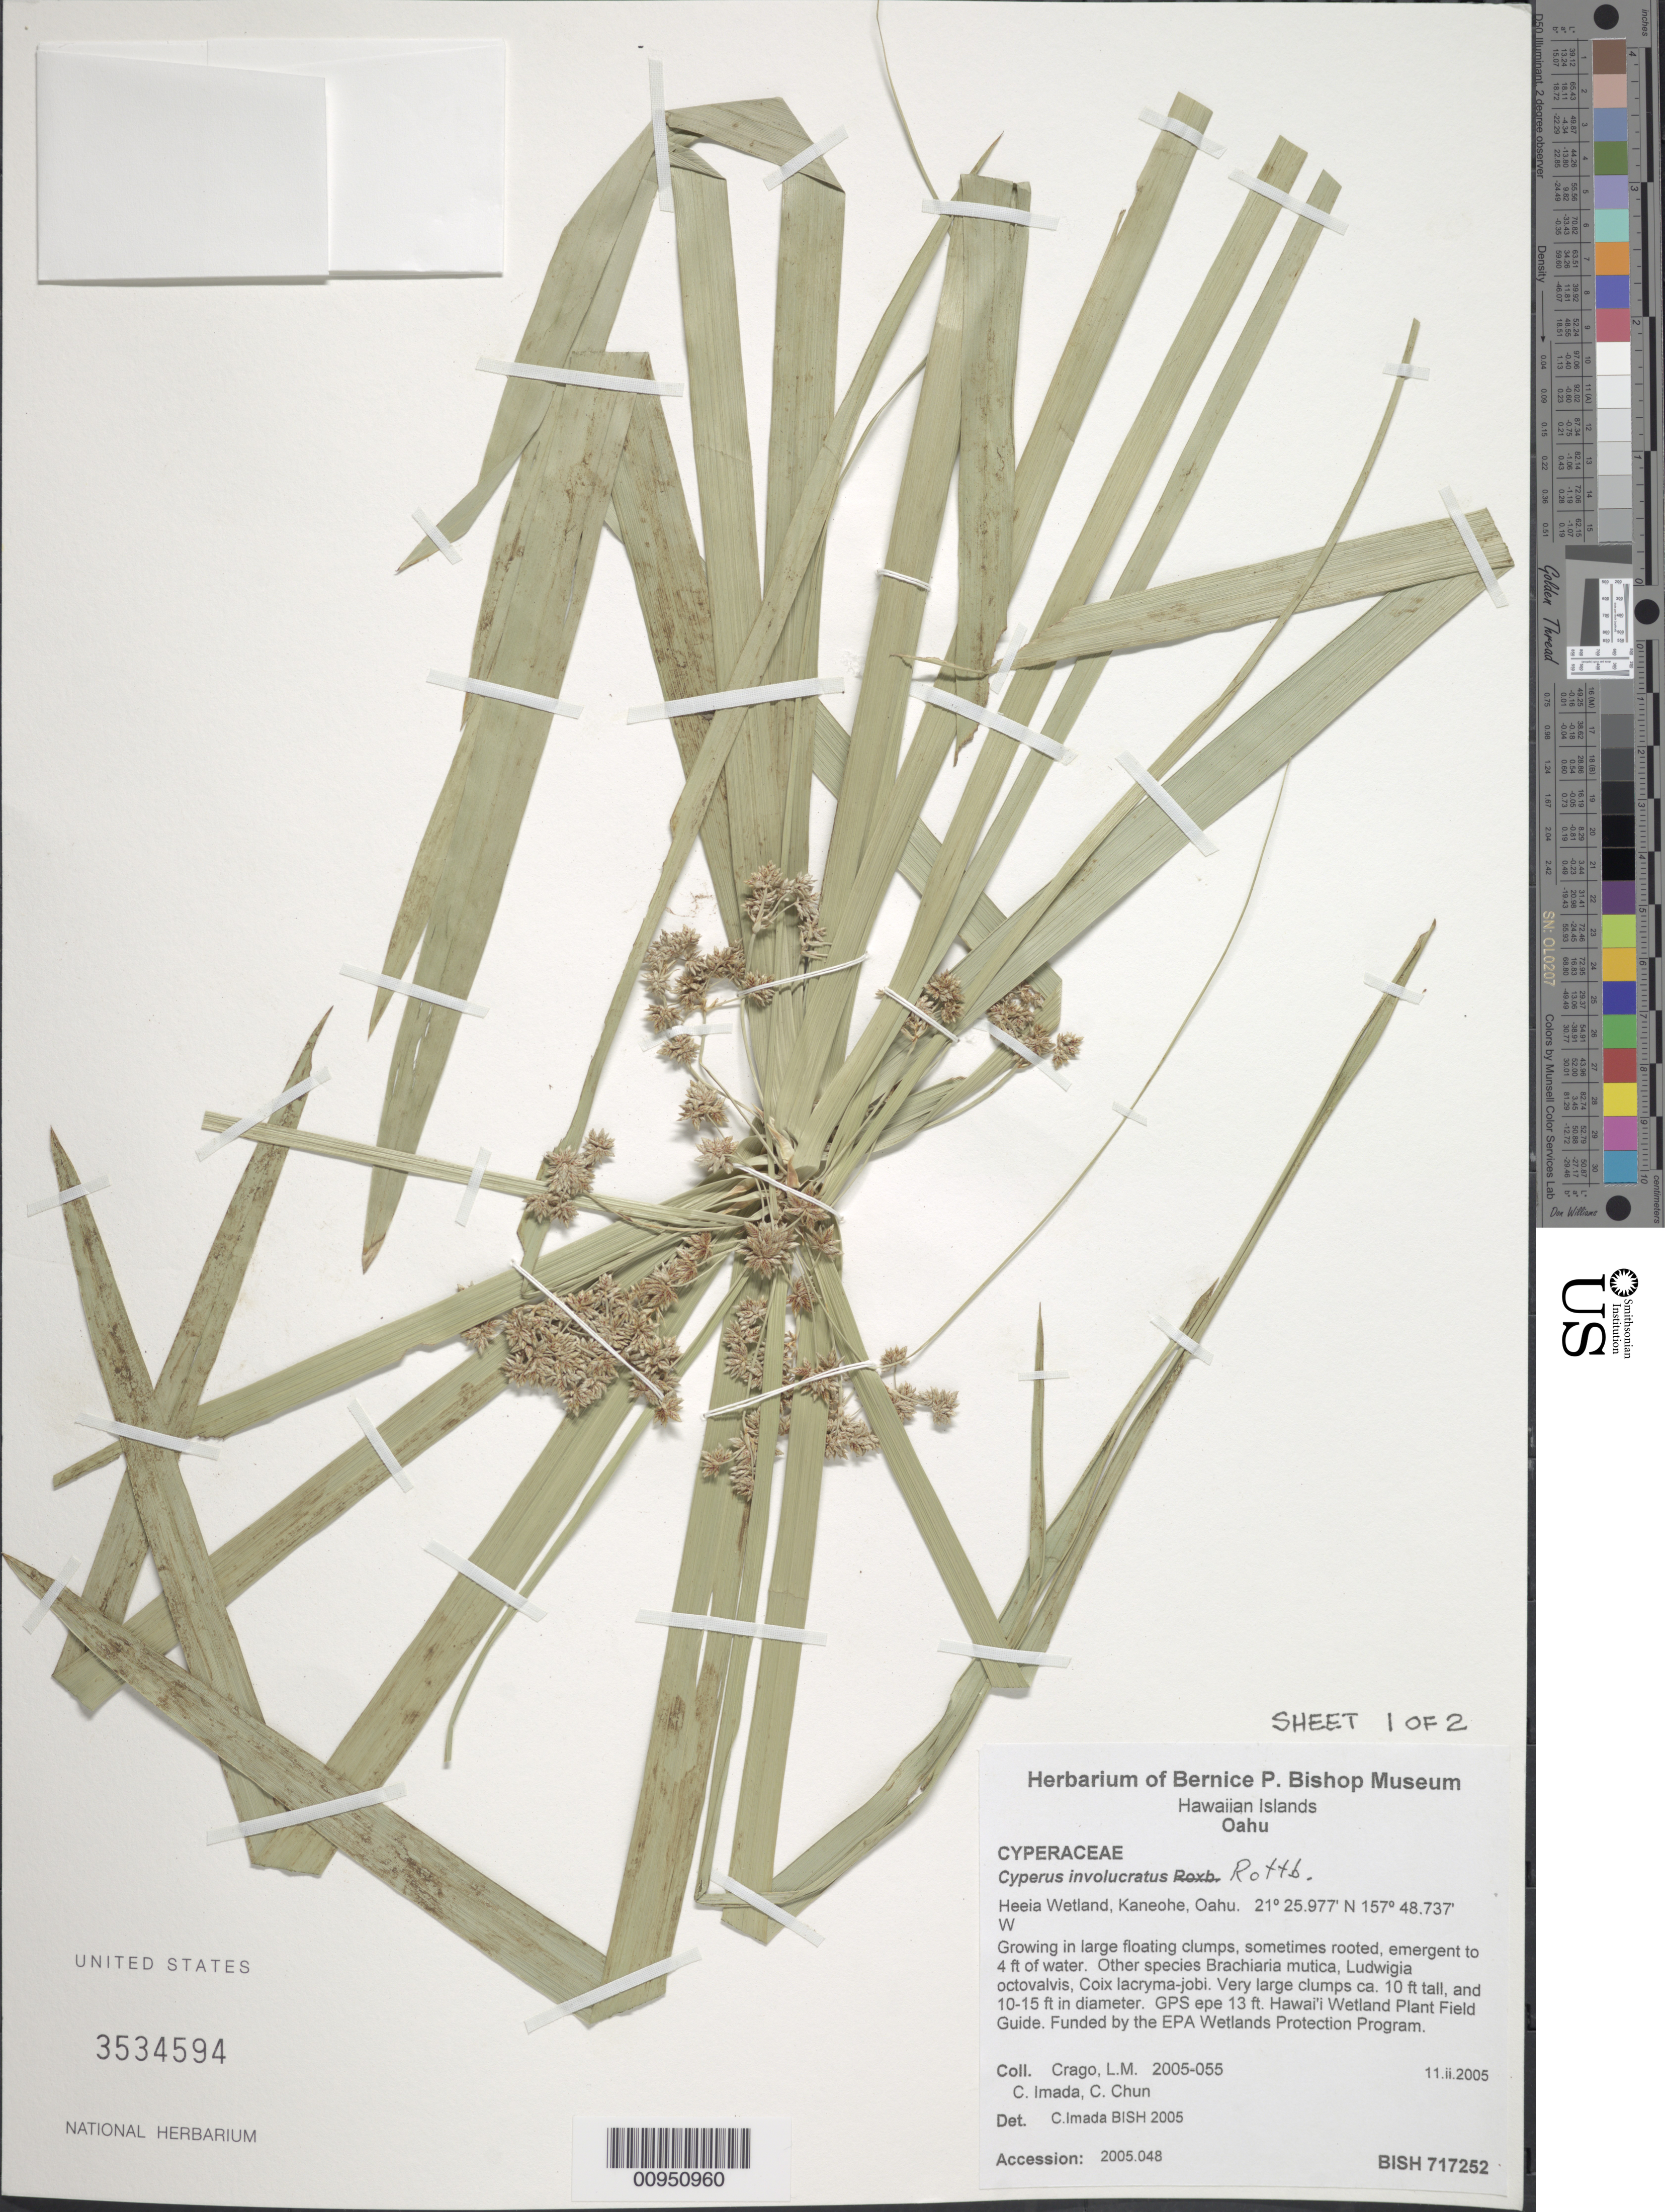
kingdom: Plantae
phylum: Tracheophyta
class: Liliopsida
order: Poales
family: Cyperaceae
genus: Cyperus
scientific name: Cyperus involucratus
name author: Rottb.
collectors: L. Crago, C. Imada & C. Chun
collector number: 2005-055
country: United States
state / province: Hawaii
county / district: Honolulu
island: Oahu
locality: Kaneohe, Heeia Wetland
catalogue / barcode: US 3534594